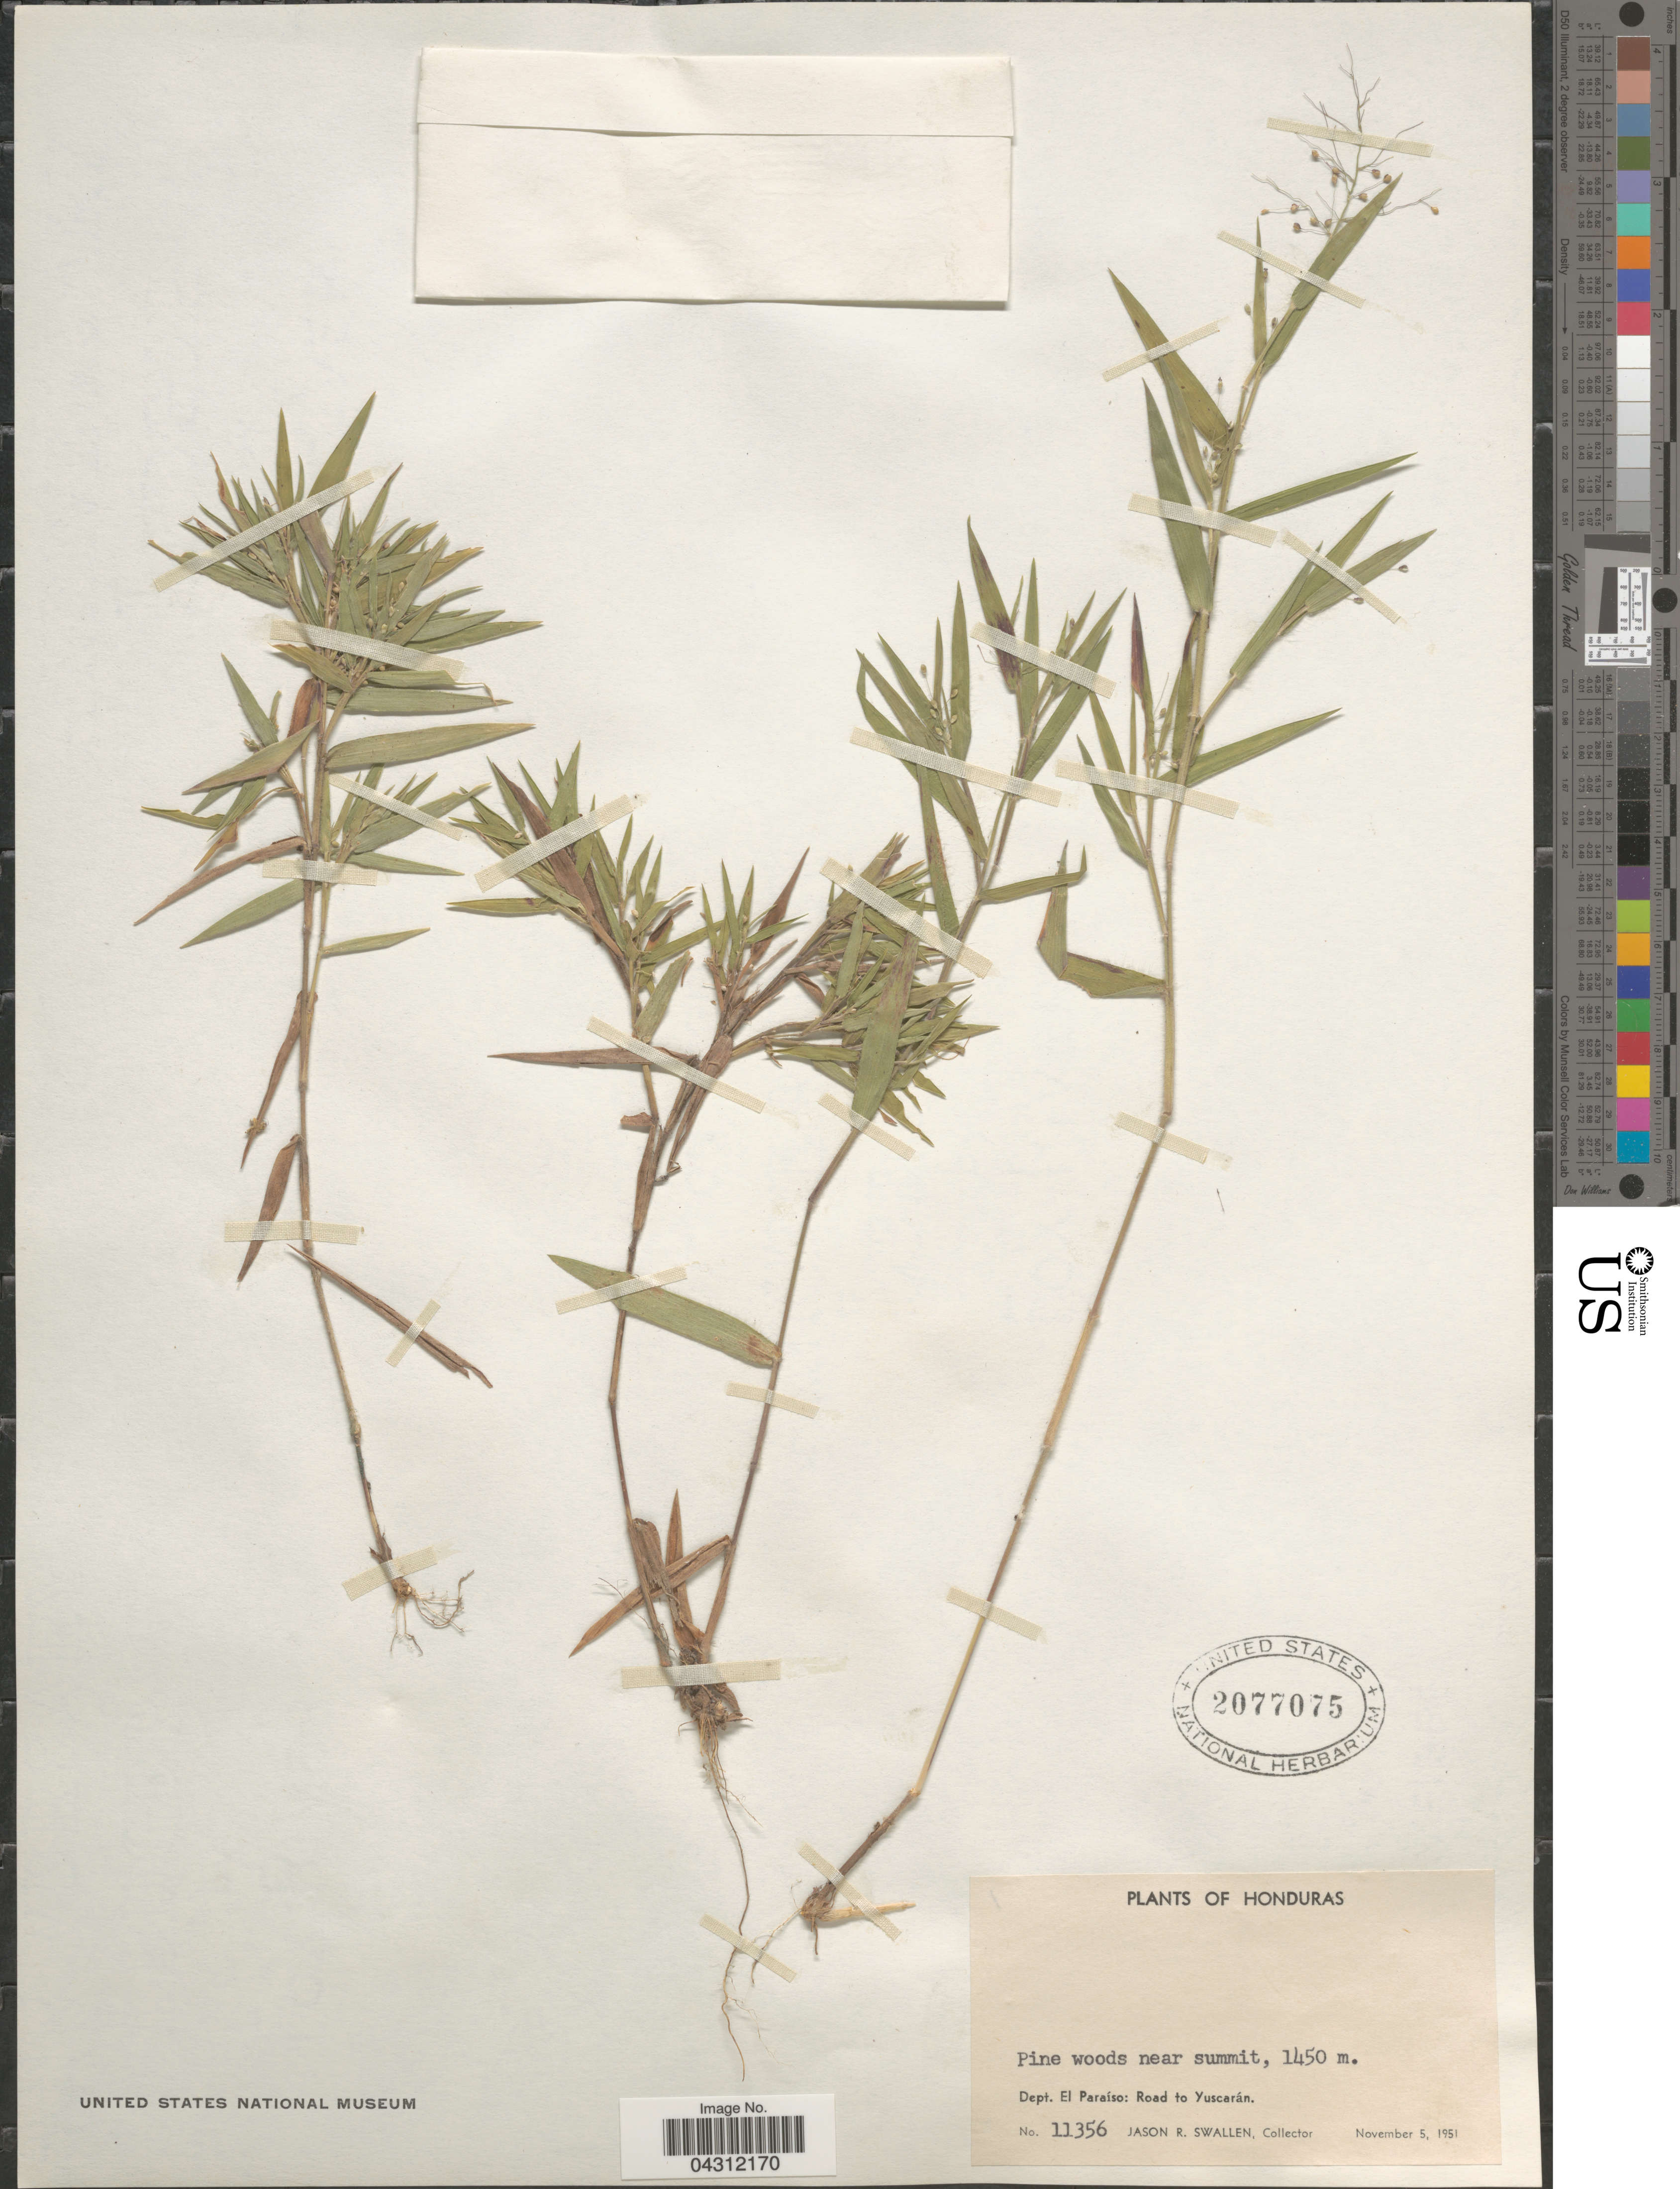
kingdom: Plantae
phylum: Tracheophyta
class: Liliopsida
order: Poales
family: Poaceae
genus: Dichanthelium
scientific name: Dichanthelium acuminatum var. acuminatum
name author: (Sw.) Gould & C.A. Clark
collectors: J. R. Swallen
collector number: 11356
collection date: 1951-11-05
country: Honduras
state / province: El Paraiso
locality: Pine woods near summit. Dept. El Paraíso: Road to Yuscarán.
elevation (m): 1450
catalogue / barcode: US 2077075